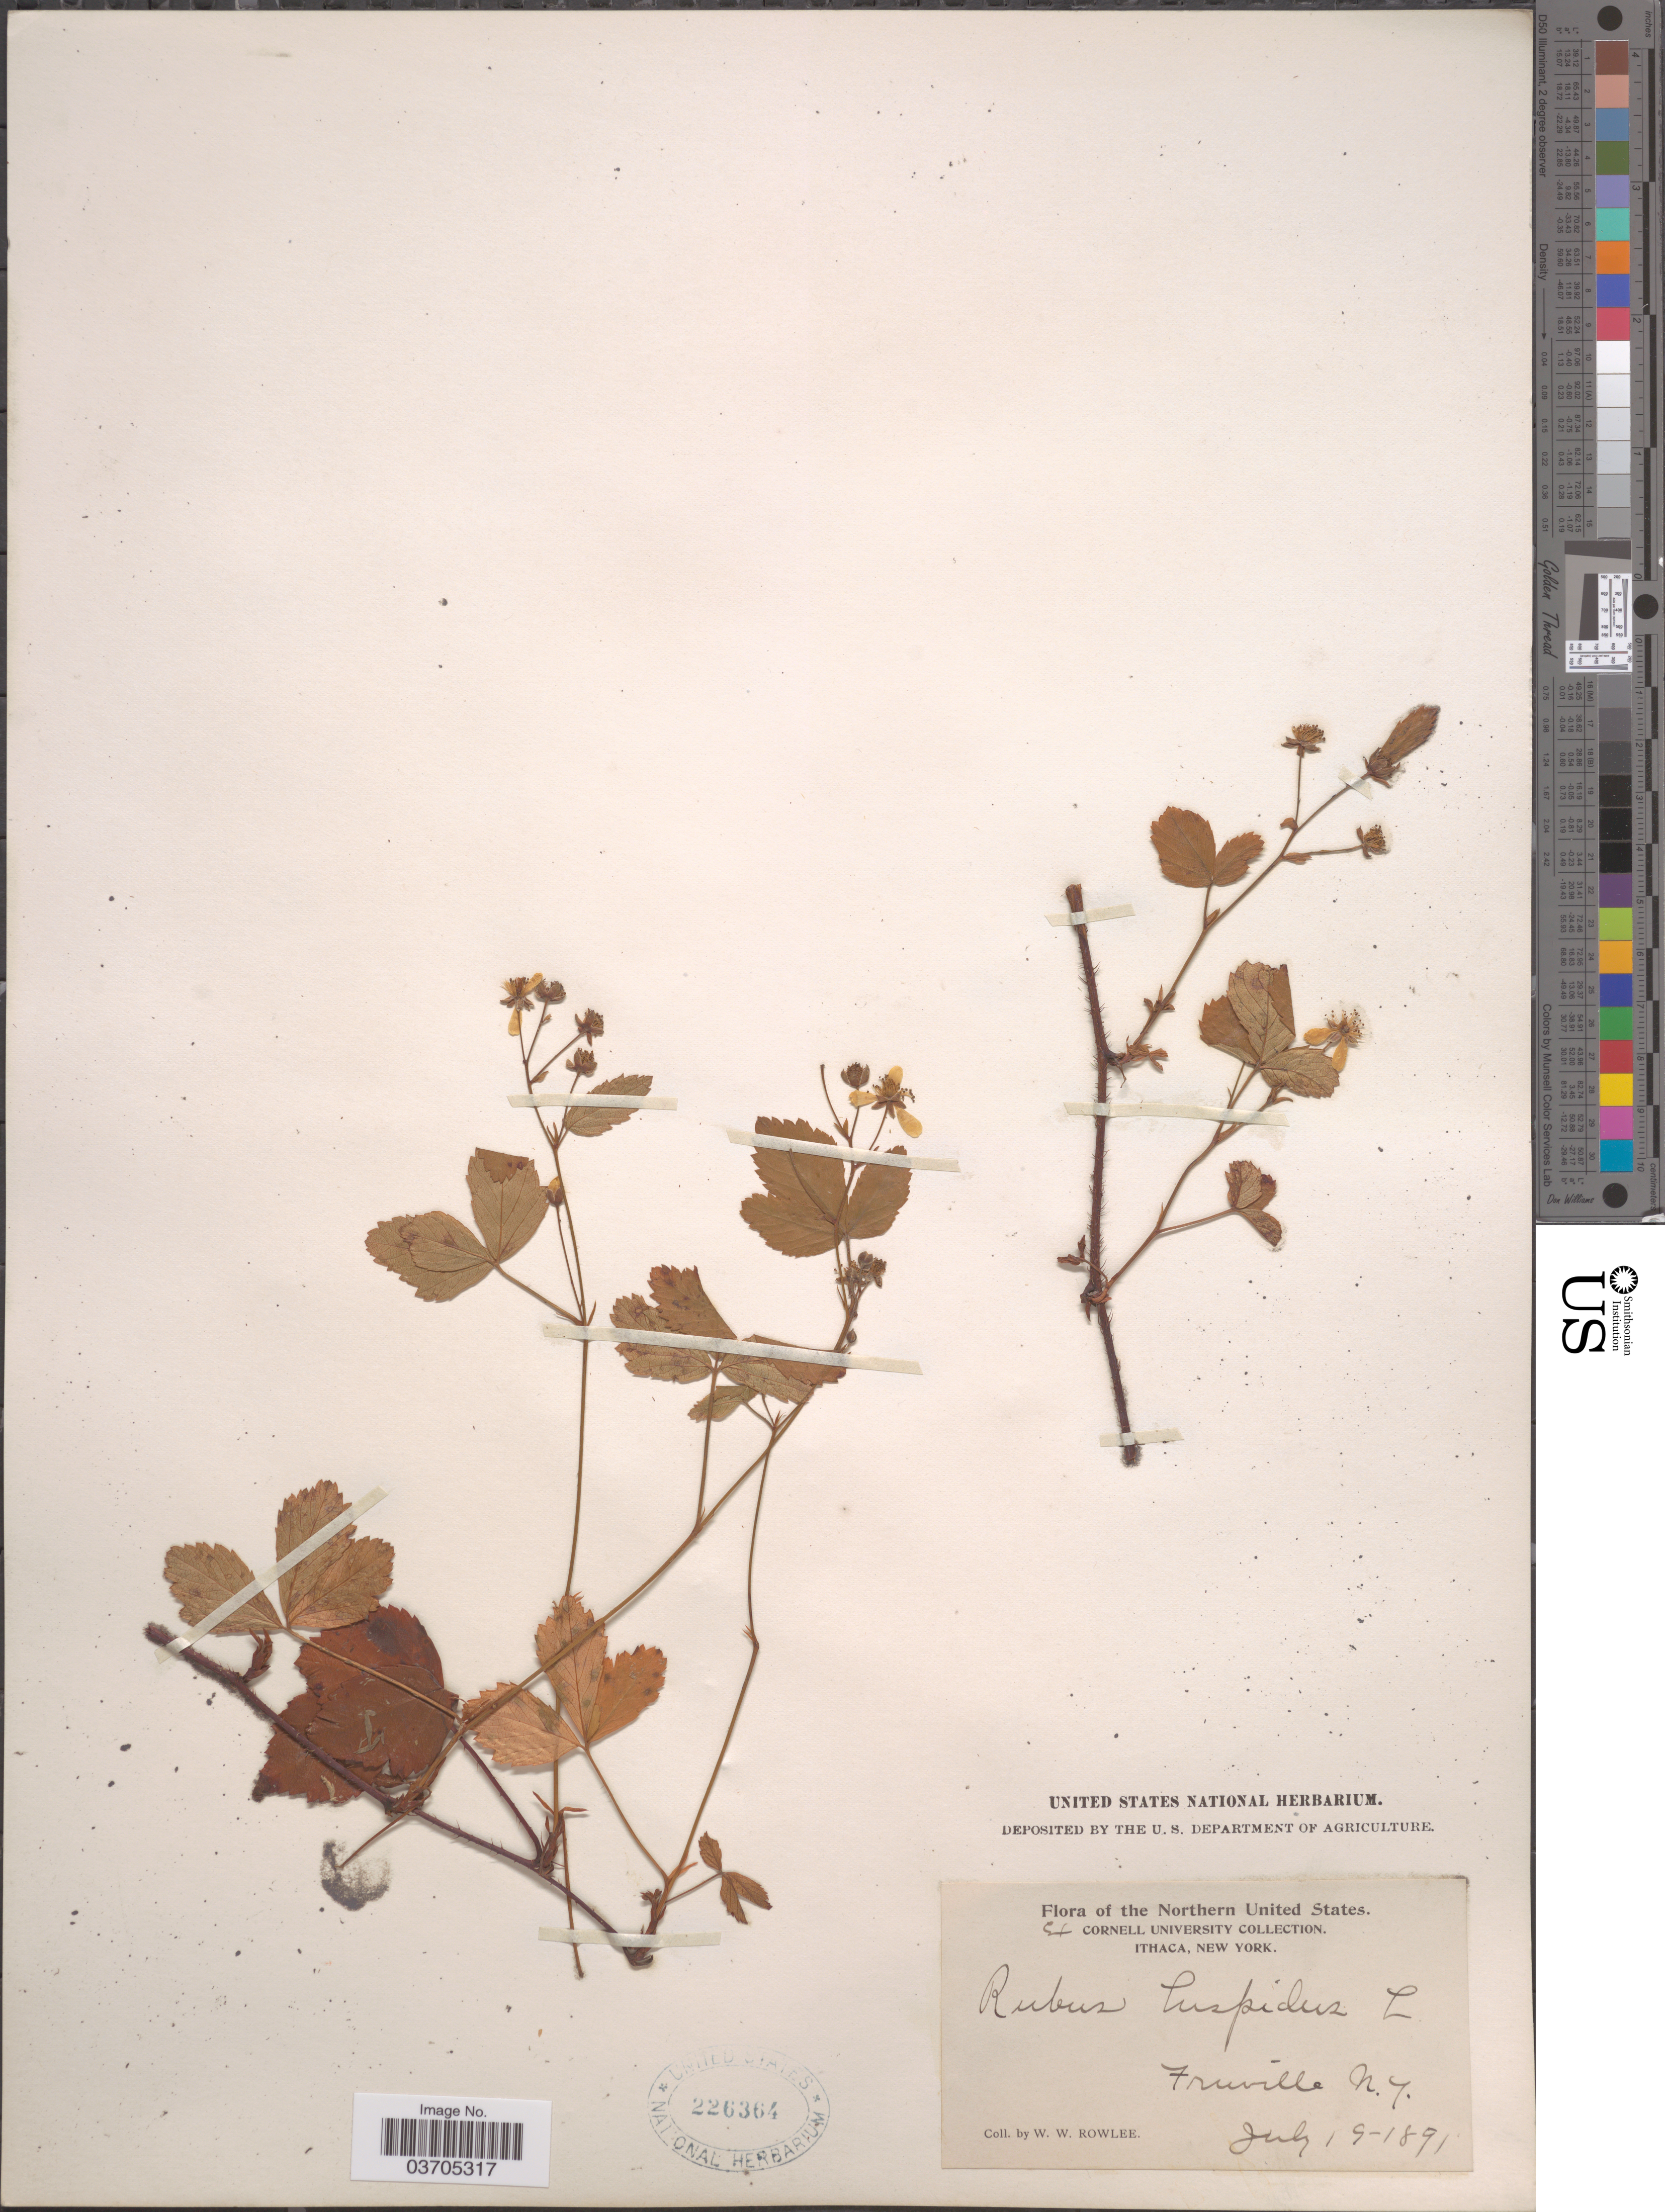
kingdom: Plantae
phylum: Tracheophyta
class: Magnoliopsida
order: Rosales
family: Rosaceae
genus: Rubus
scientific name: Rubus hispidus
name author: L.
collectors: W. W. Rowlee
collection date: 1891-07-19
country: United States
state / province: New York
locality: Northern United States. Ithaca. Freeville.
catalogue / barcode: US 226364